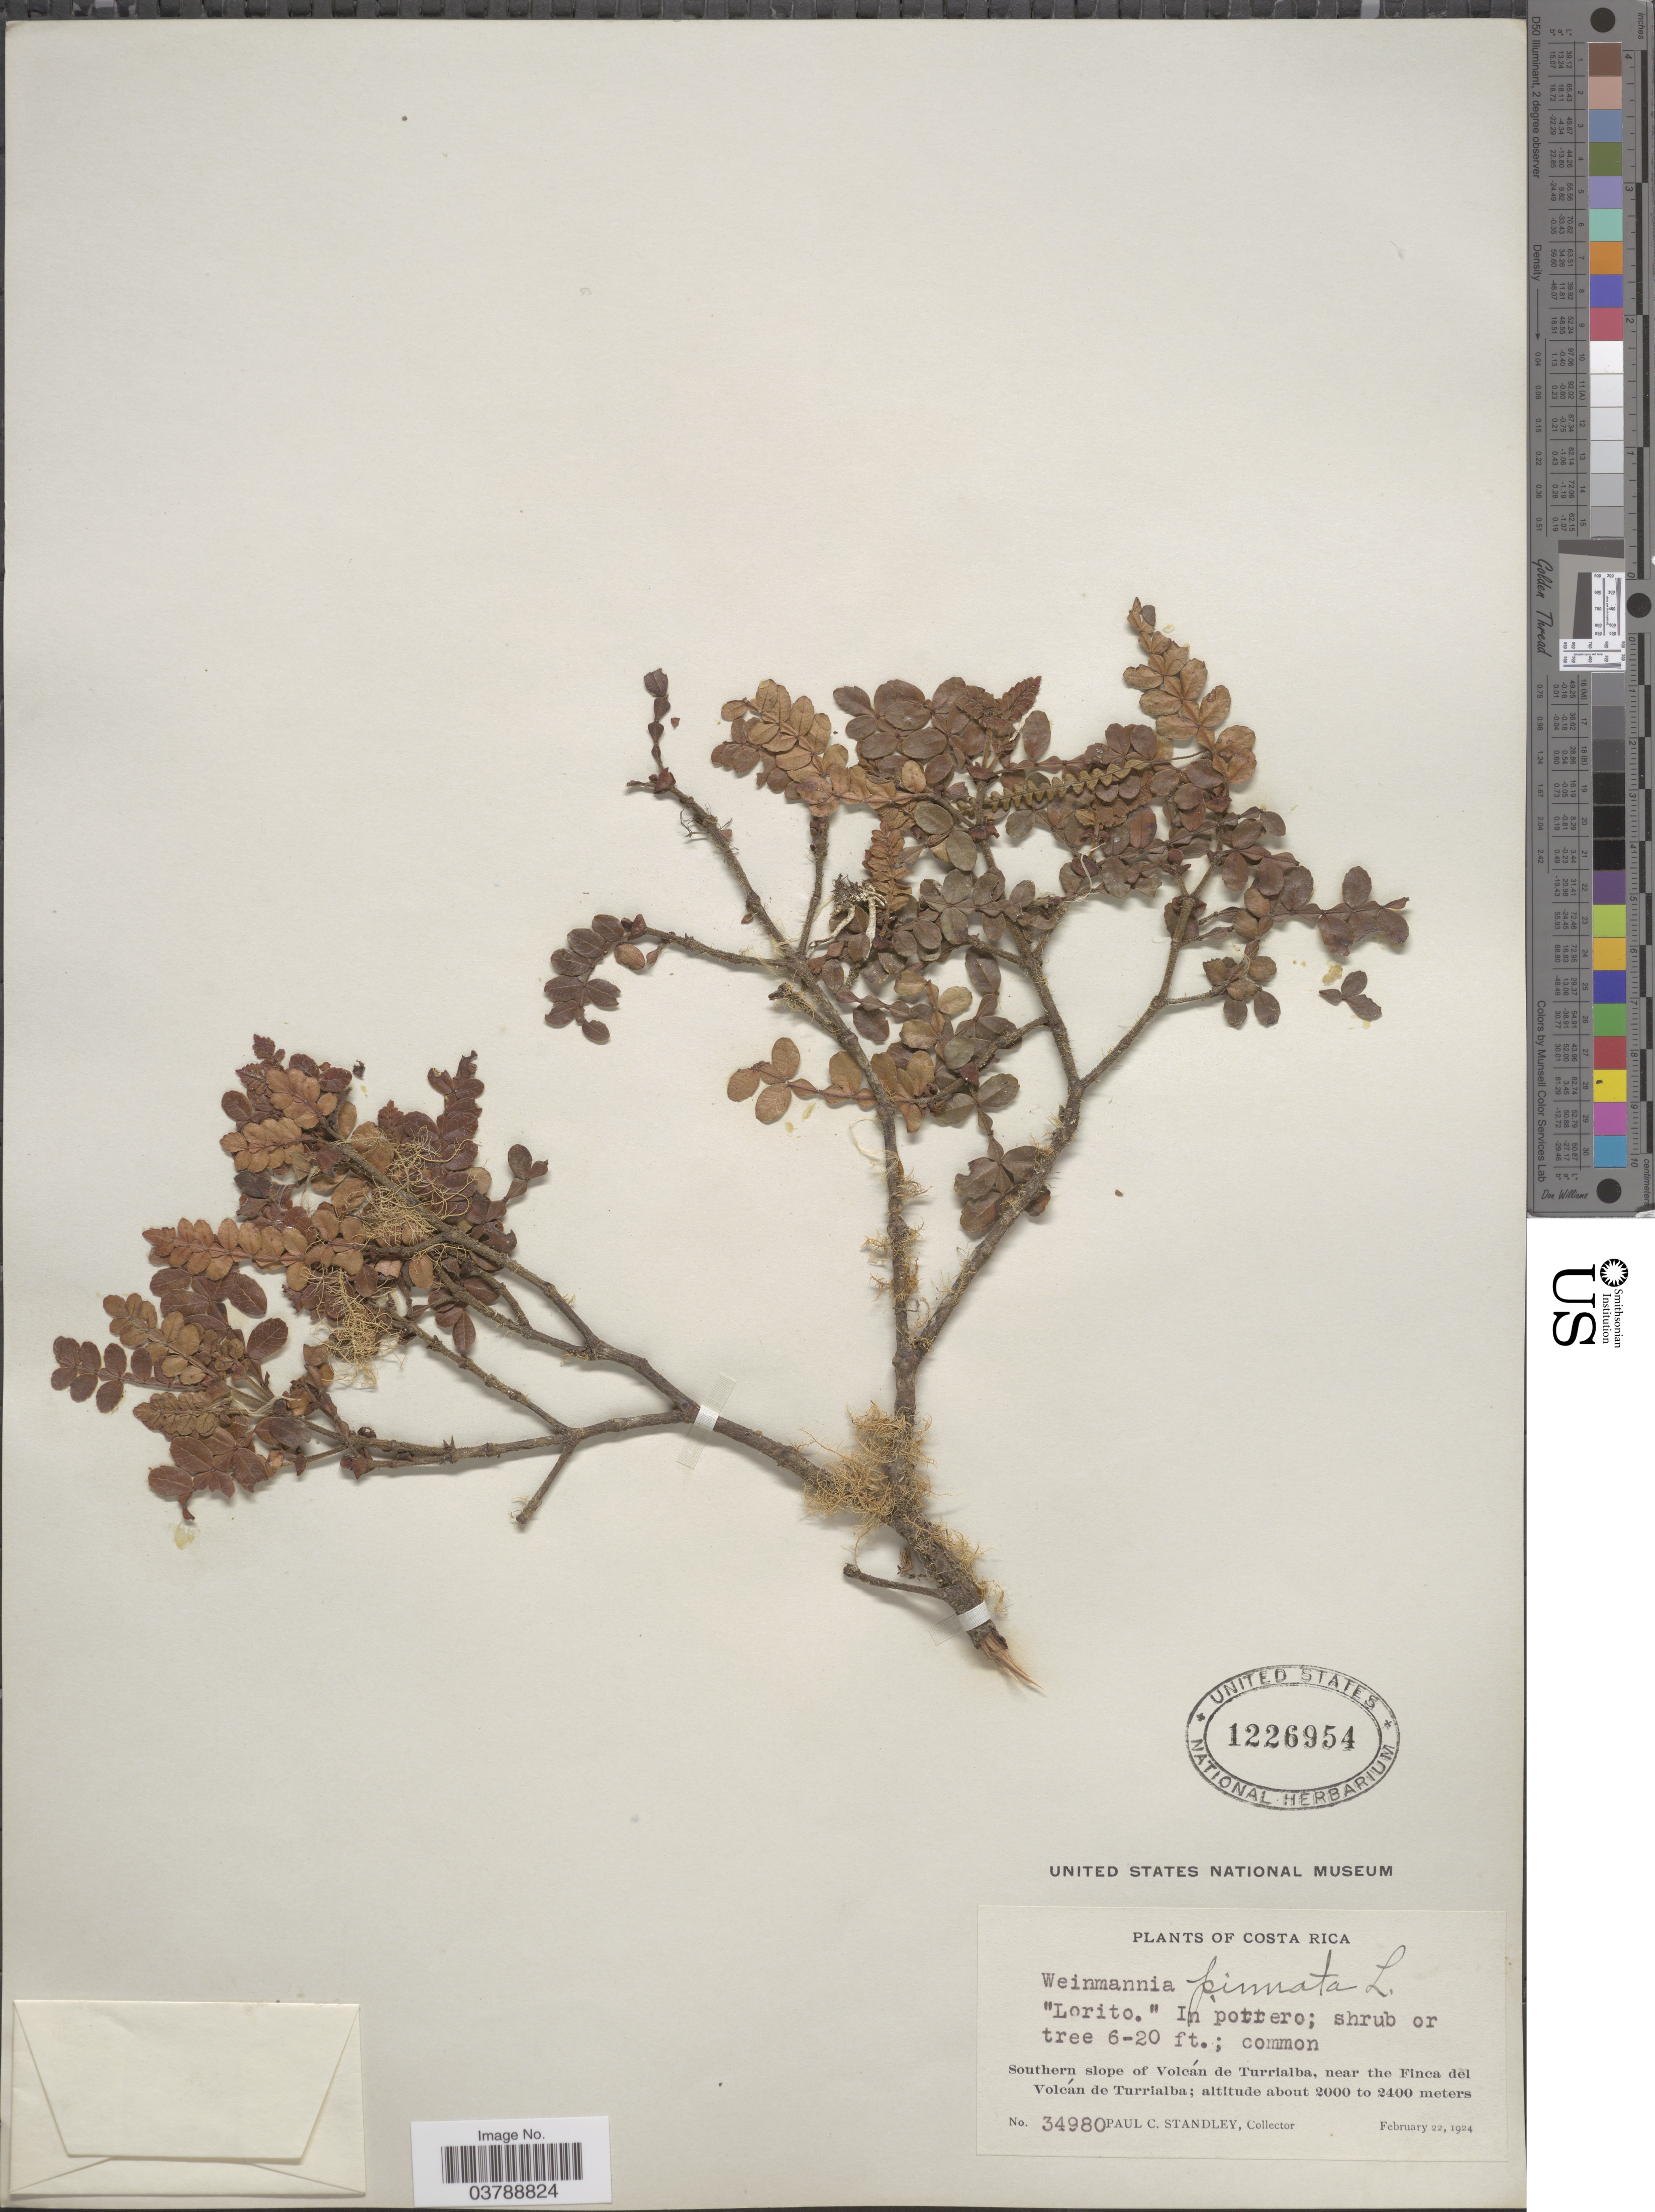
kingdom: Plantae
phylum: Tracheophyta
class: Magnoliopsida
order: Oxalidales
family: Cunoniaceae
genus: Weinmannia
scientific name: Weinmannia pinnata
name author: L.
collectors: P. C. Standley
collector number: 34980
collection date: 1924-02-22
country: Costa Rica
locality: Southern slope of Volcán de Turrialba, near the Finca del Volcán de Turrialba.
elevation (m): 2000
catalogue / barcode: US 1226954